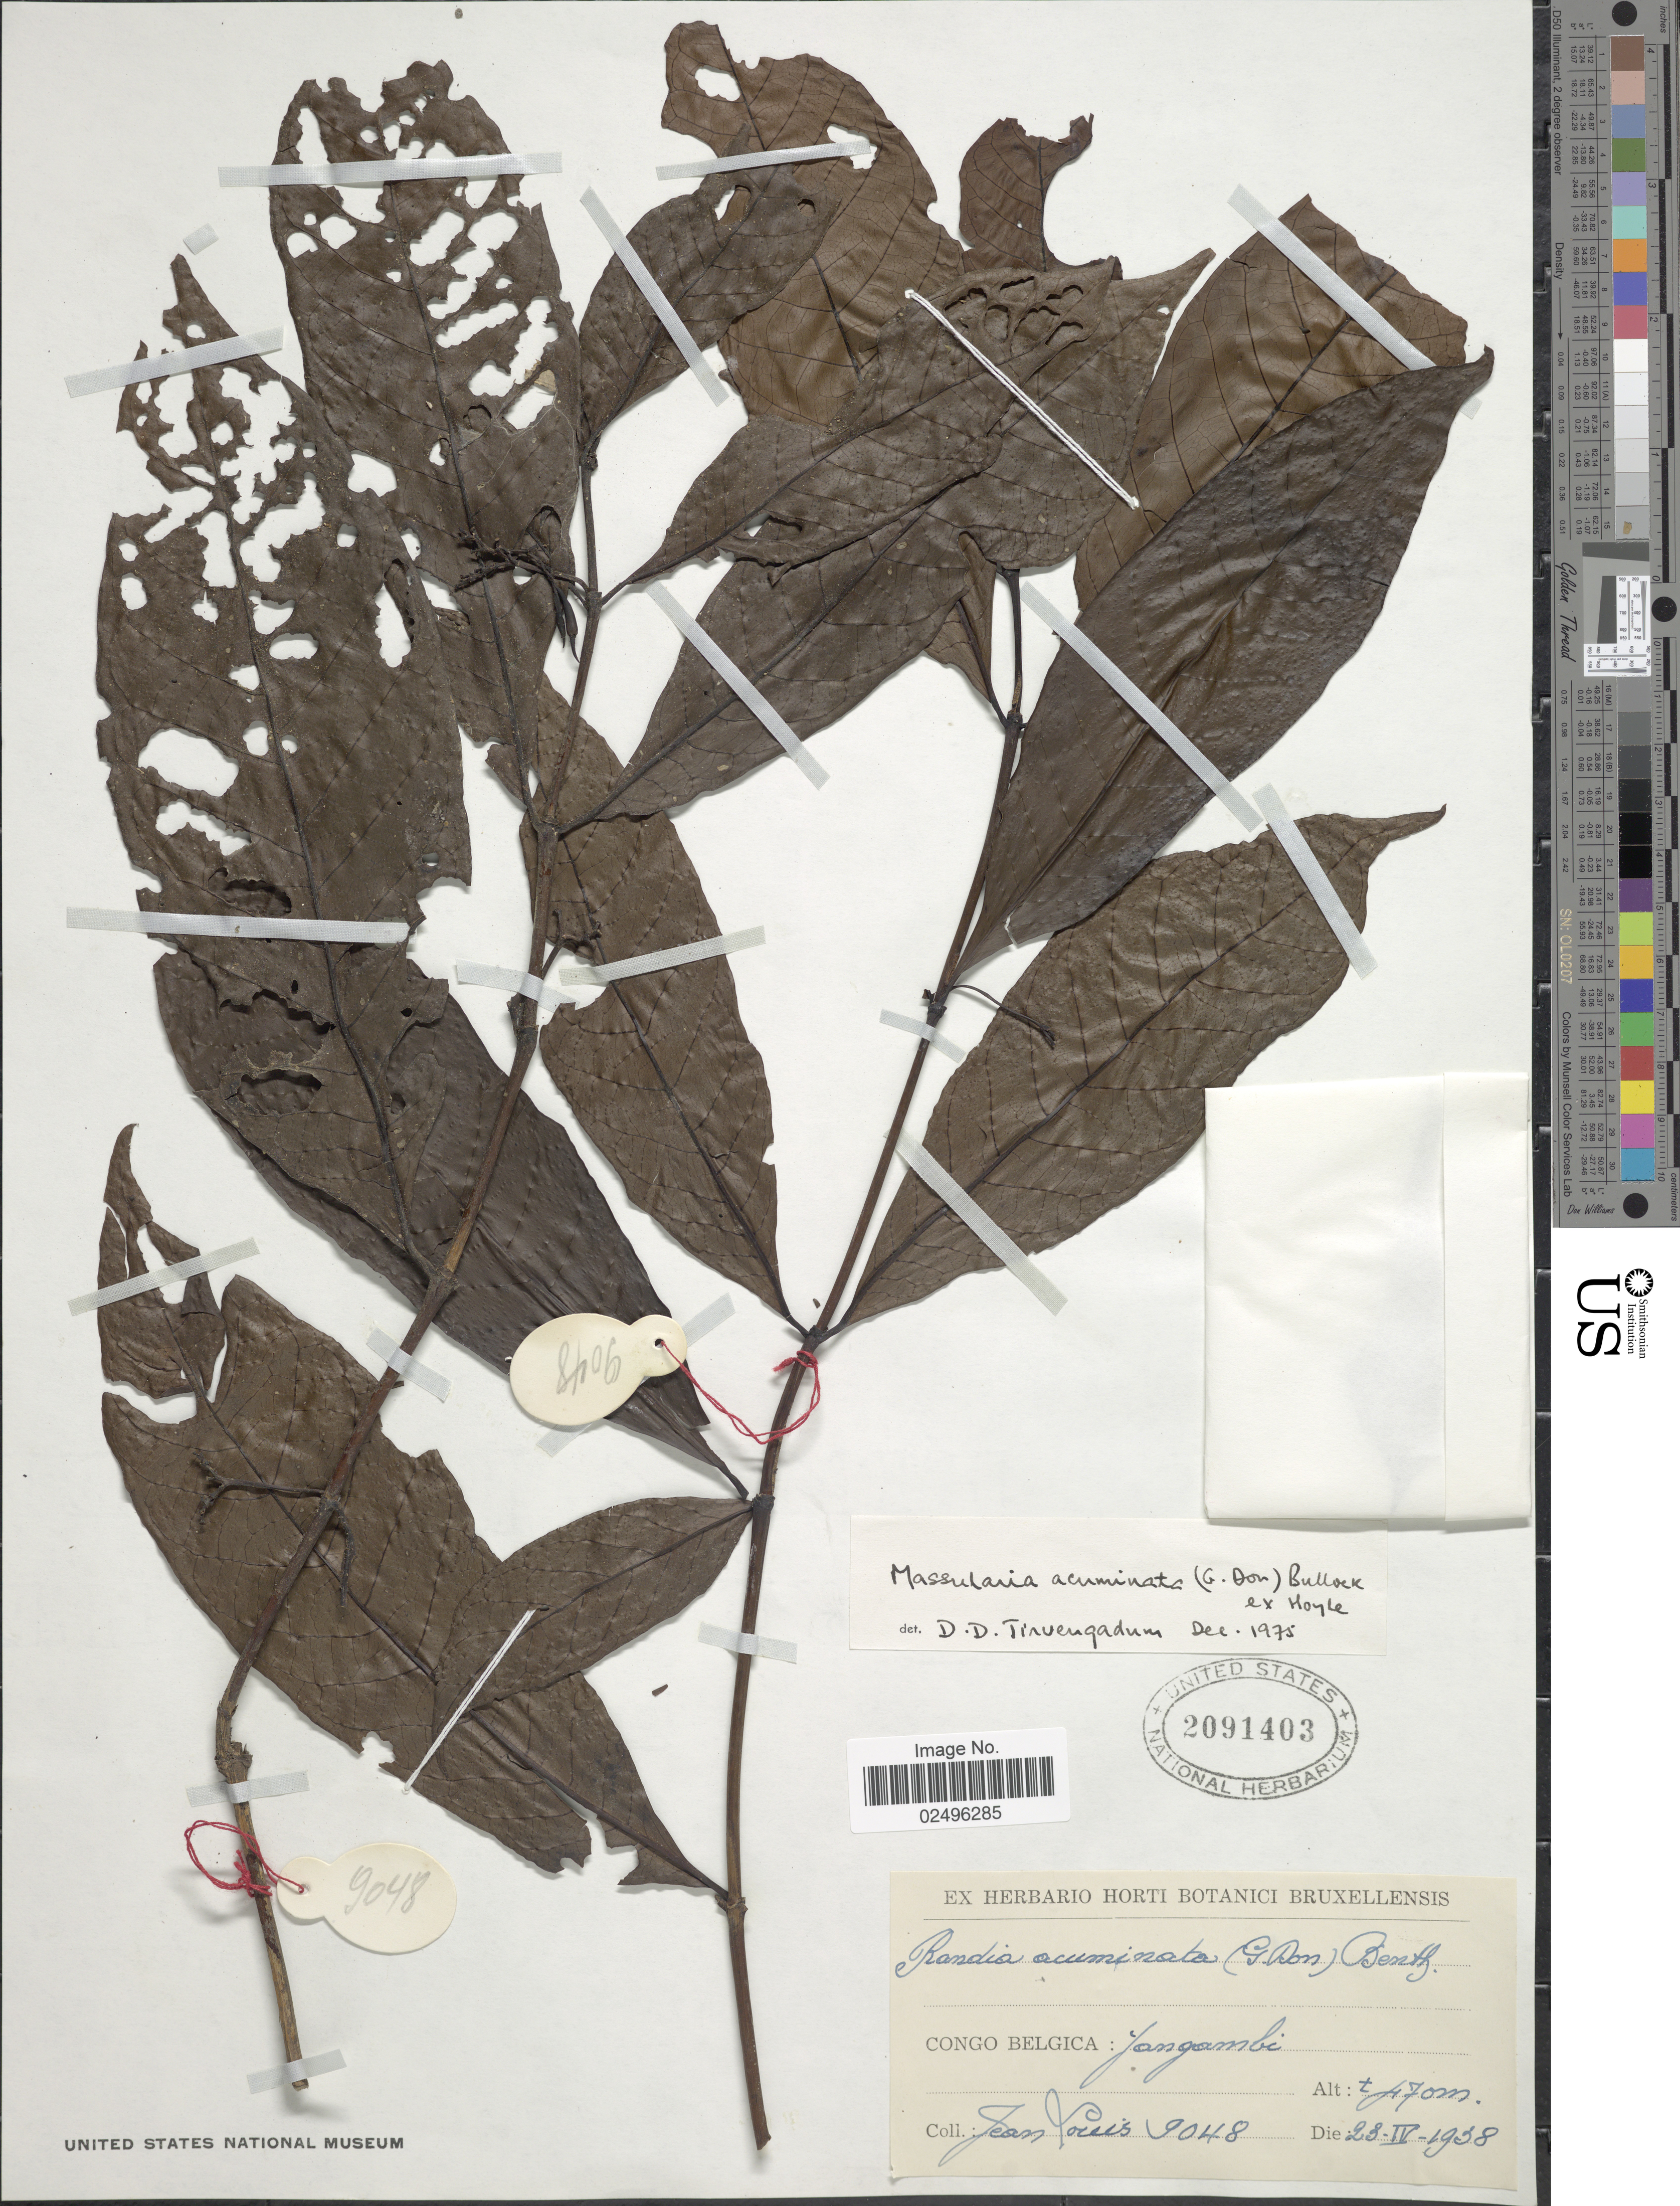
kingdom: Plantae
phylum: Tracheophyta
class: Magnoliopsida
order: Gentianales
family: Rubiaceae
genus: Massularia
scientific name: Massularia acuminata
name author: (G. Don) Bullock ex Hoyle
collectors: J. Louis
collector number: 9048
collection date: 1938-04-23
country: Congo, Democratic Republic of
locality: Congo Belgica: Yangambi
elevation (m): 470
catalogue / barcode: US 2091403